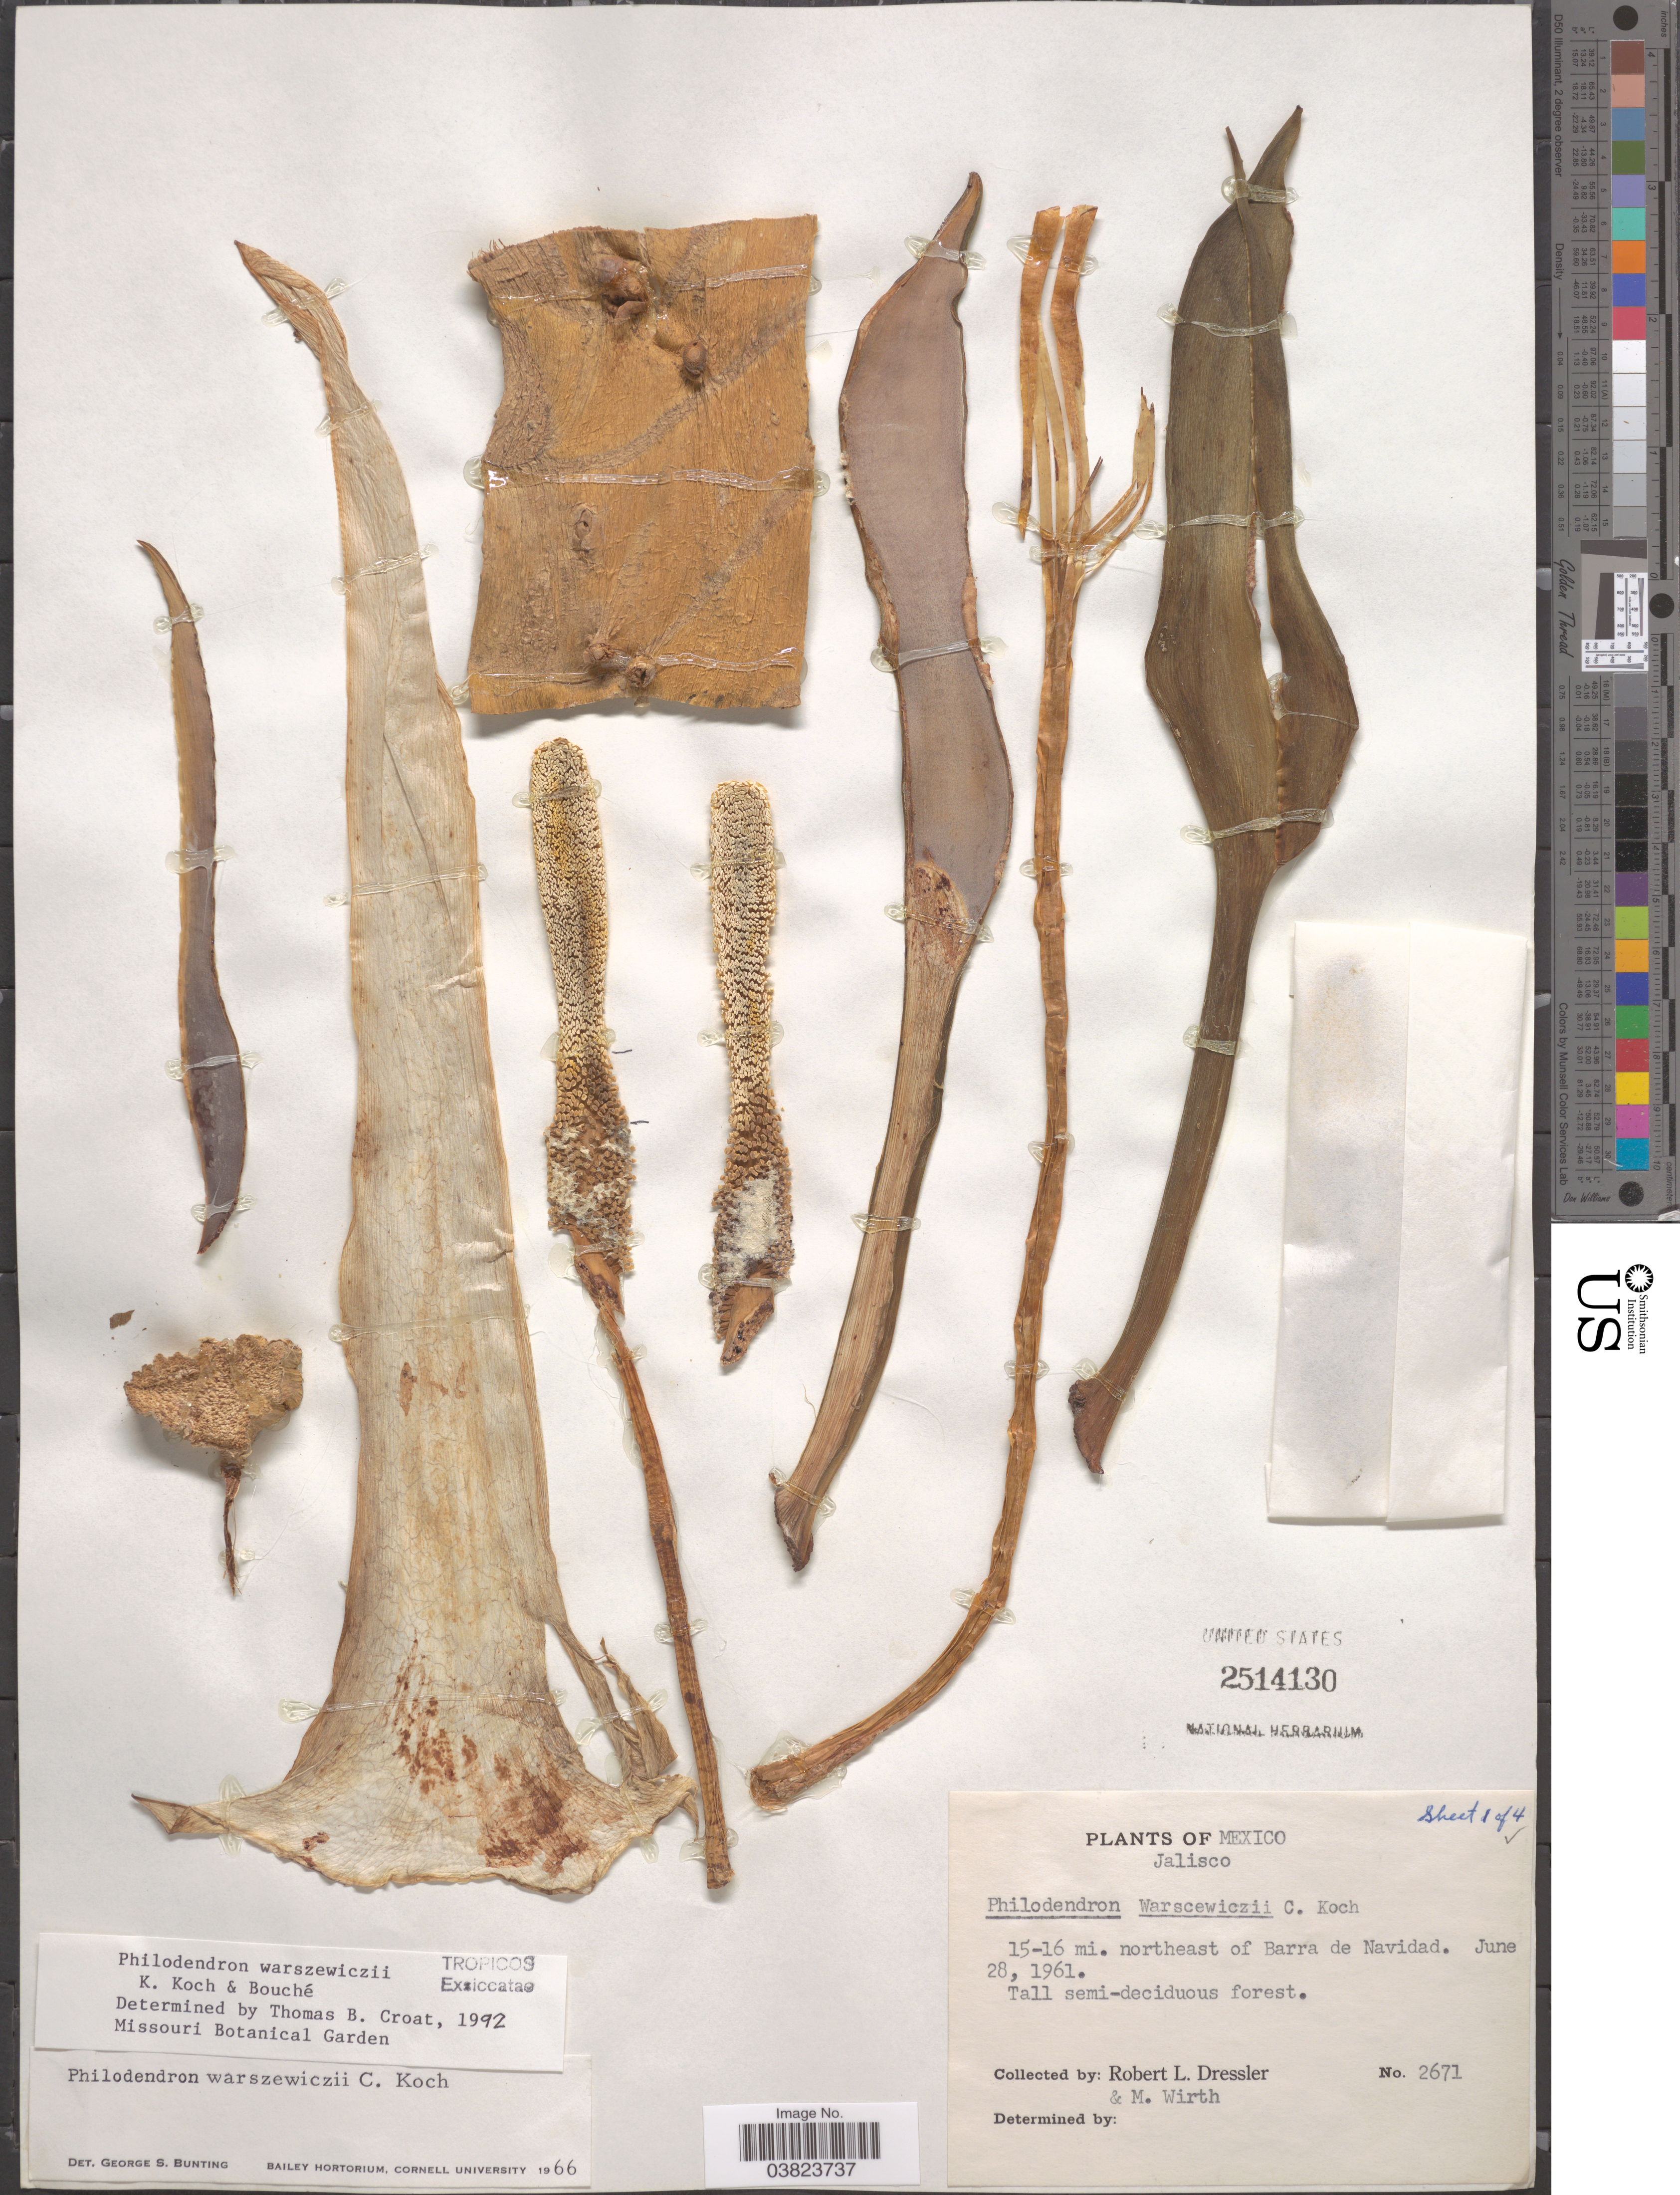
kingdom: Plantae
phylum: Tracheophyta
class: Liliopsida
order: Alismatales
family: Araceae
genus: Philodendron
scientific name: Philodendron warszewiczii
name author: K. Koch & C.D. Bouché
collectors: R. Dressler & M. Wirth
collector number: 2671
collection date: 1961-06-28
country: Mexico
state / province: Jalisco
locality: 15-16 mi. northeast of Barra de Navidad.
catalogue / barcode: US 2514130